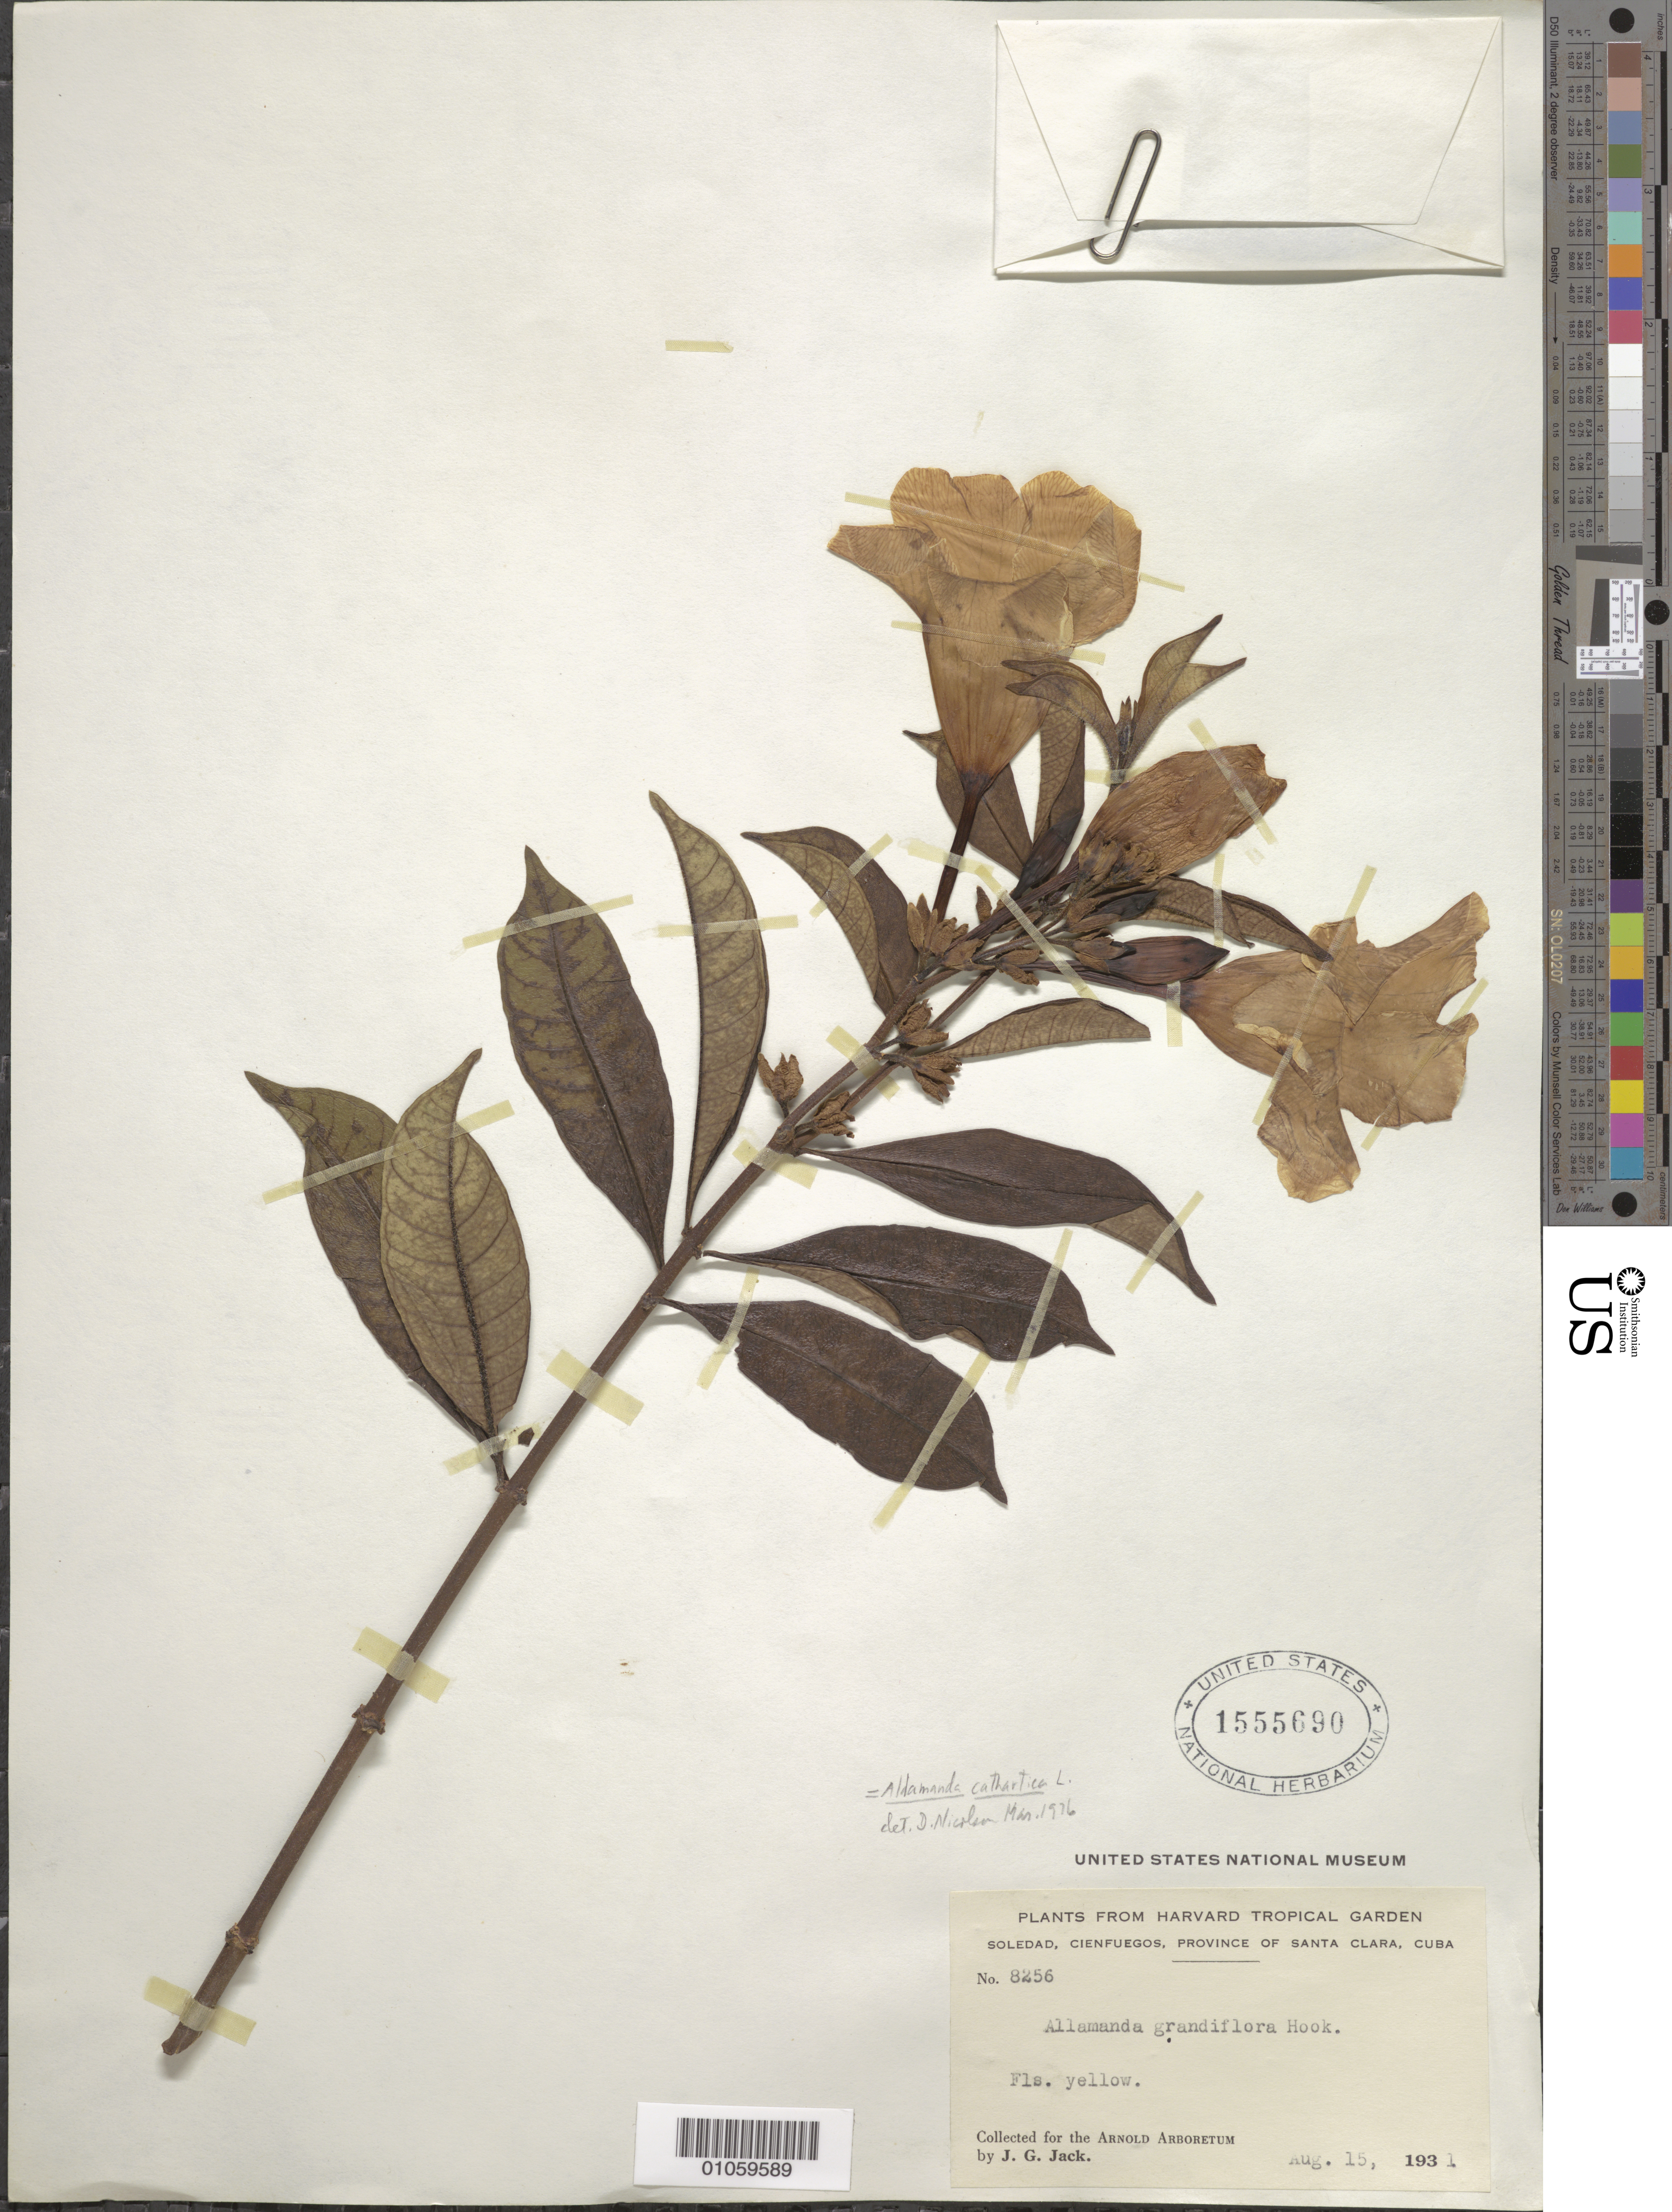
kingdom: Plantae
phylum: Tracheophyta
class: Magnoliopsida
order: Gentianales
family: Apocynaceae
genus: Allamanda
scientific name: Allamanda cathartica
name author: L.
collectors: J. G. Jack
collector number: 8256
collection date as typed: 15 Aug 1931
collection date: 1931-08-15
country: Cuba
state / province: Cienfuegos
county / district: Santa Clara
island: Cuba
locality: Soledad, Cienfuegos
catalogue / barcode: US 1555690